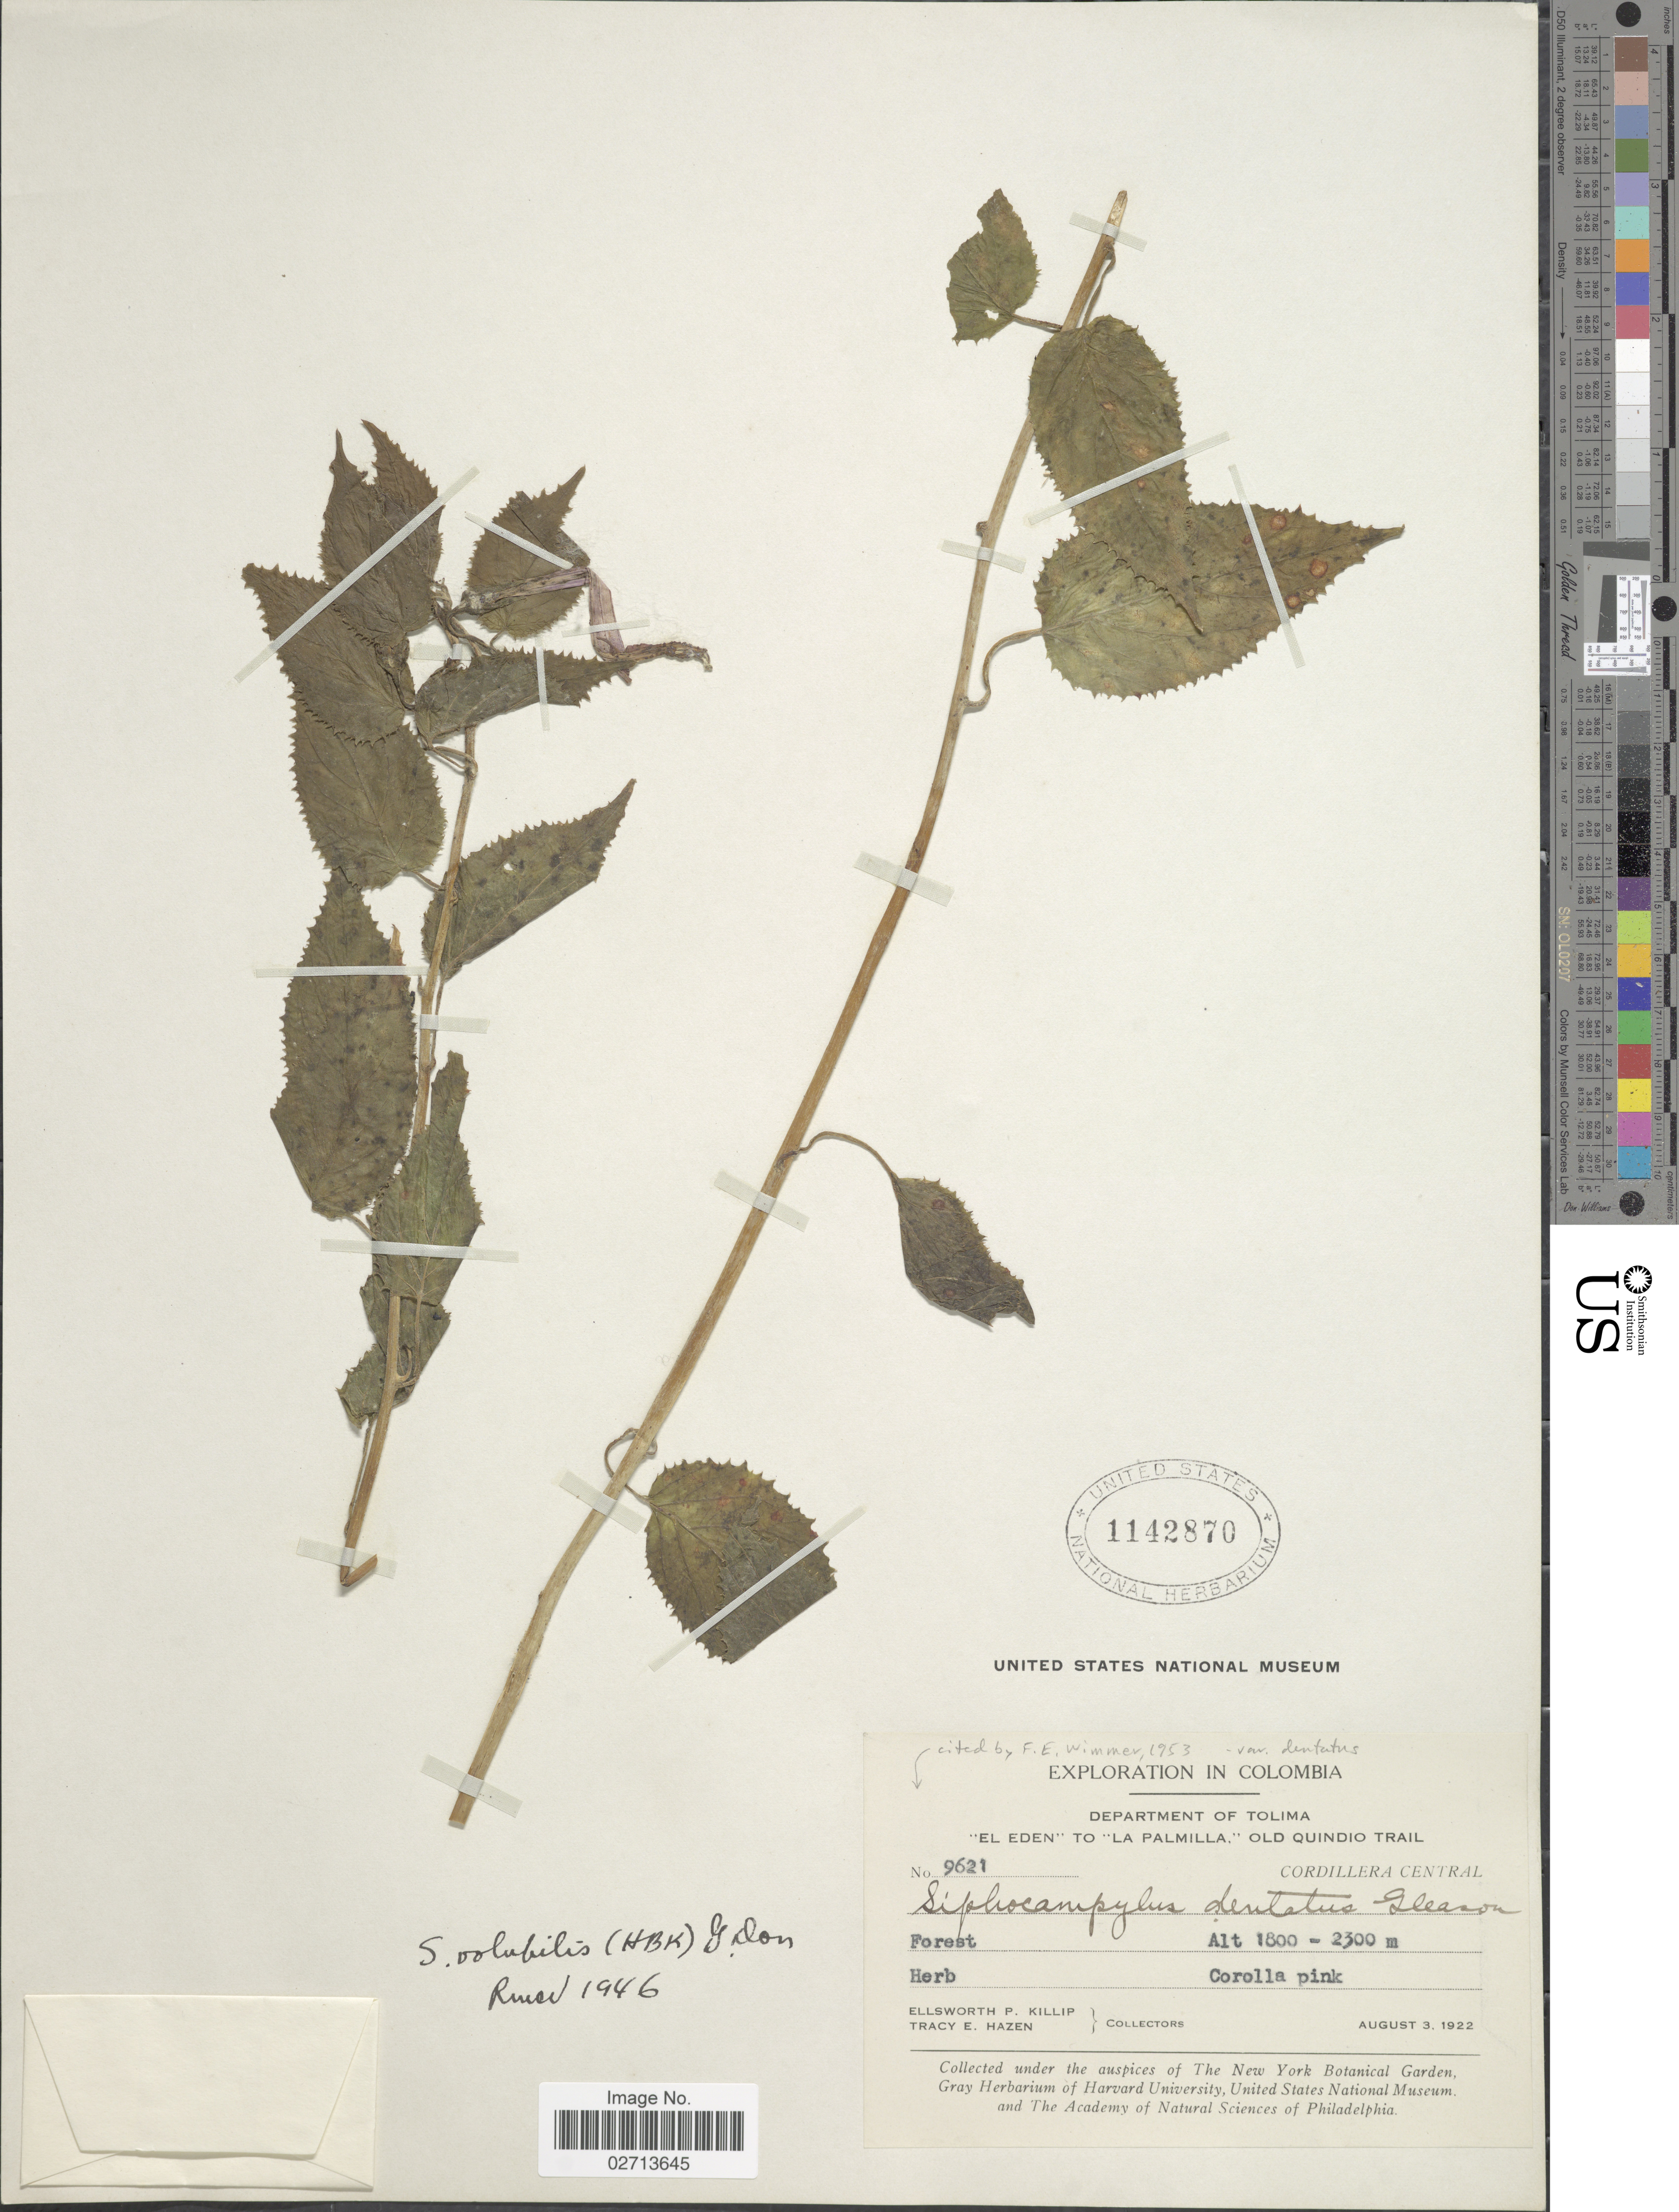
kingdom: Plantae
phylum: Tracheophyta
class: Magnoliopsida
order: Asterales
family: Campanulaceae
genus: Siphocampylus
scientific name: Siphocampylus dentatus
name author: Gleason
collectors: E. P. Killip & T. E. Hazen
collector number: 9621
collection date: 1922-08-03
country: Colombia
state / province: Tolima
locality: El Eden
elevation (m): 1800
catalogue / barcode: US 1142870